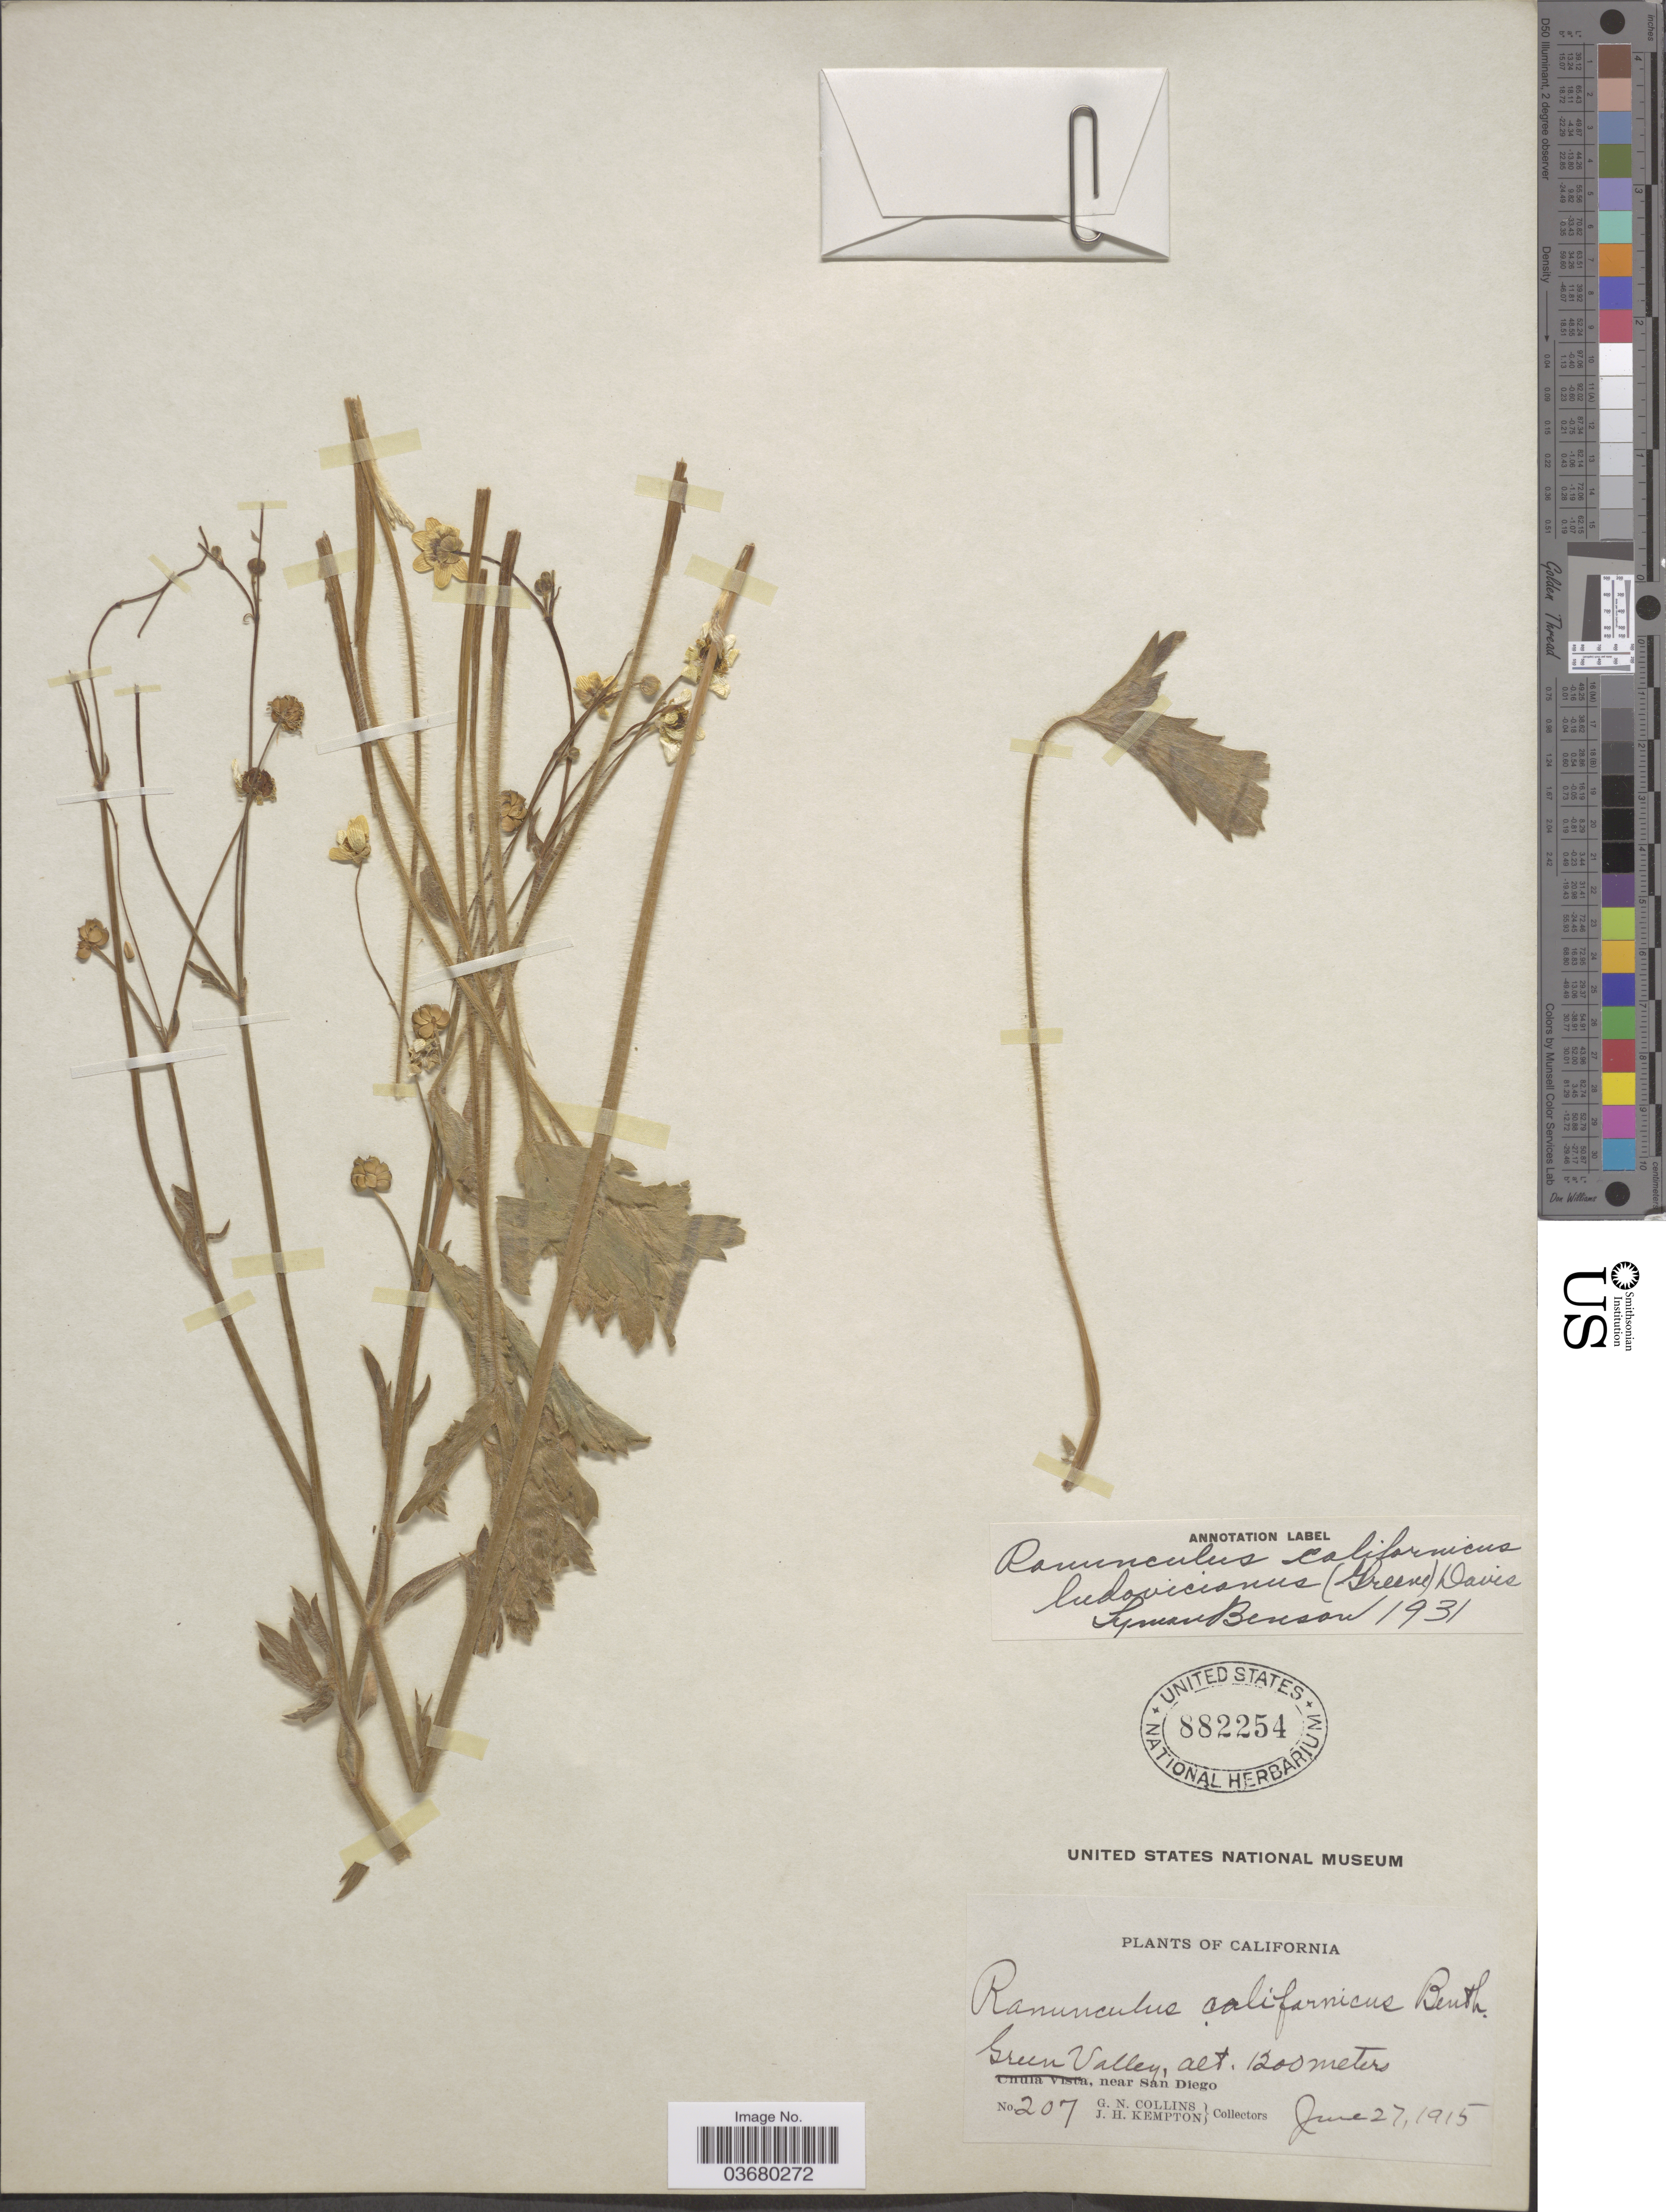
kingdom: Plantae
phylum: Tracheophyta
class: Magnoliopsida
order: Ranunculales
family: Ranunculaceae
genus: Ranunculus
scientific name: Ranunculus canus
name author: Benth.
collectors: G. Collins & J. H. Kempton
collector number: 207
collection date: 1915-06-27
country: United States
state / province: California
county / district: San Diego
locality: Green Valley, near San Diego.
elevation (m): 1200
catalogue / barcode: US 882254